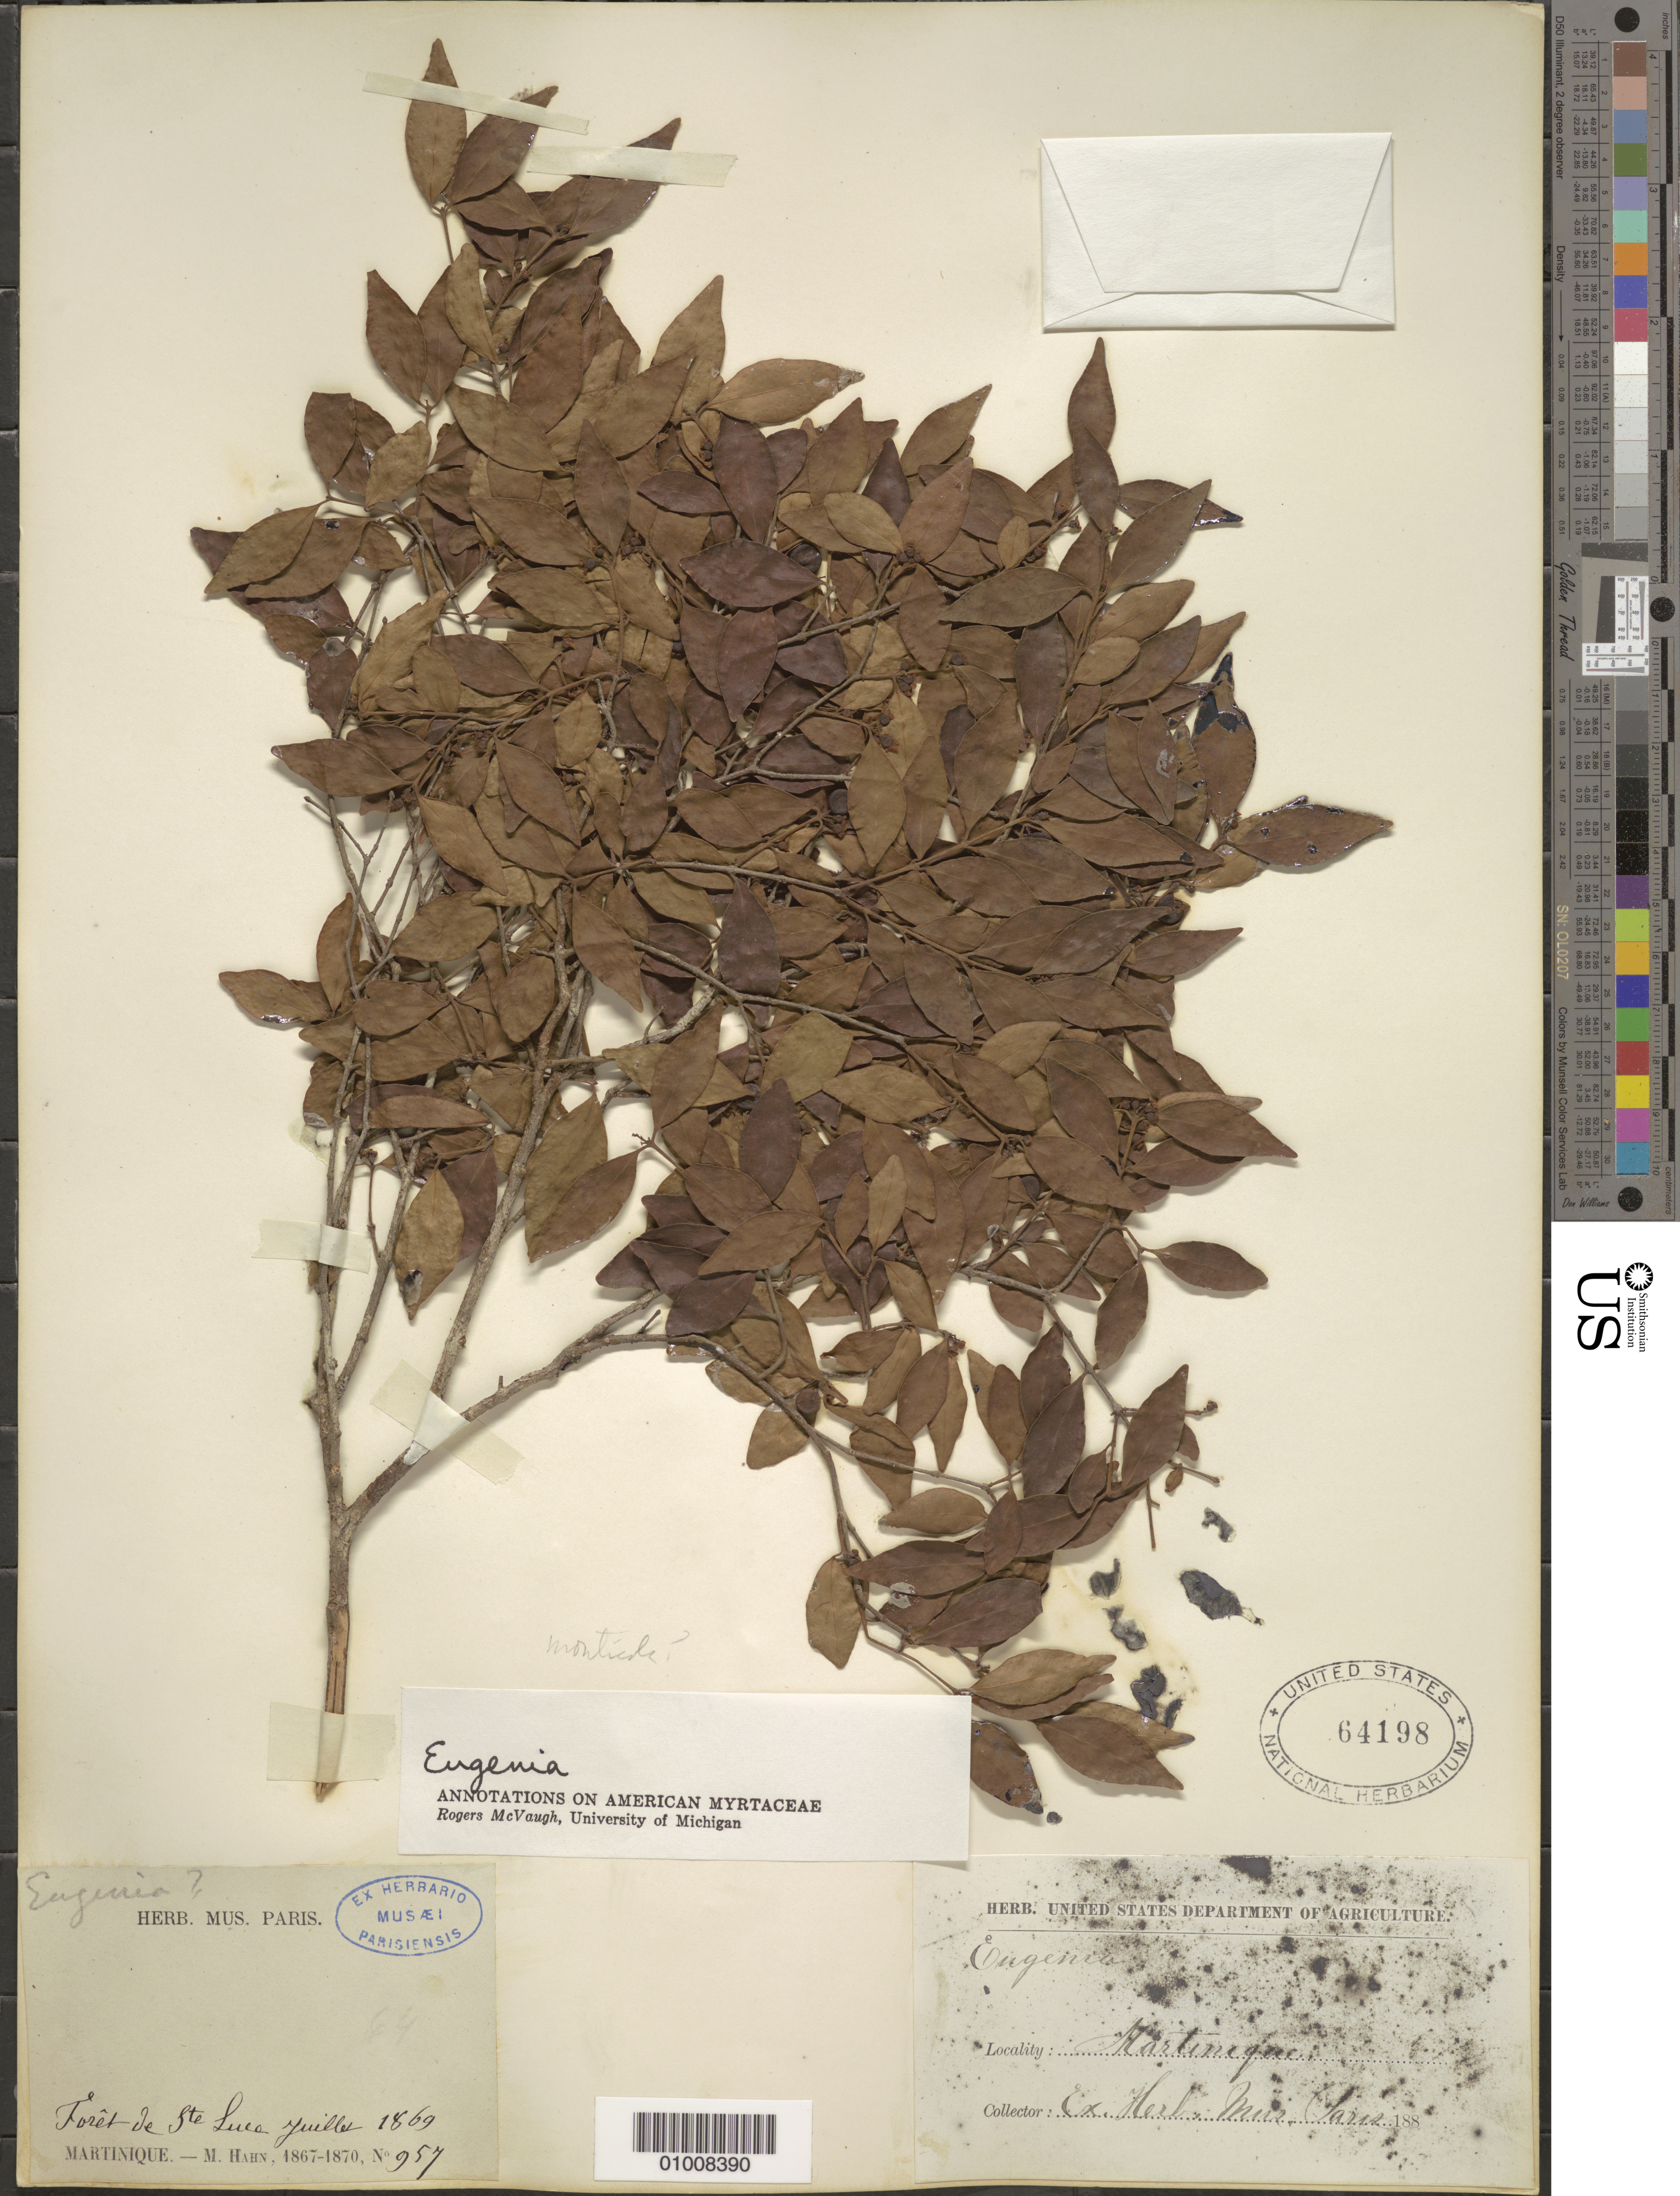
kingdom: Plantae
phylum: Tracheophyta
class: Magnoliopsida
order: Myrtales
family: Myrtaceae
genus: Eugenia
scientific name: Eugenia monticola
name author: (Sw.) DC.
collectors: M. Hahn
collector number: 957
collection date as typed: Jul 1869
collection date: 1869-07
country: Martinique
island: Martinique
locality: Forêt de Ste. Luce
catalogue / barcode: US 64198